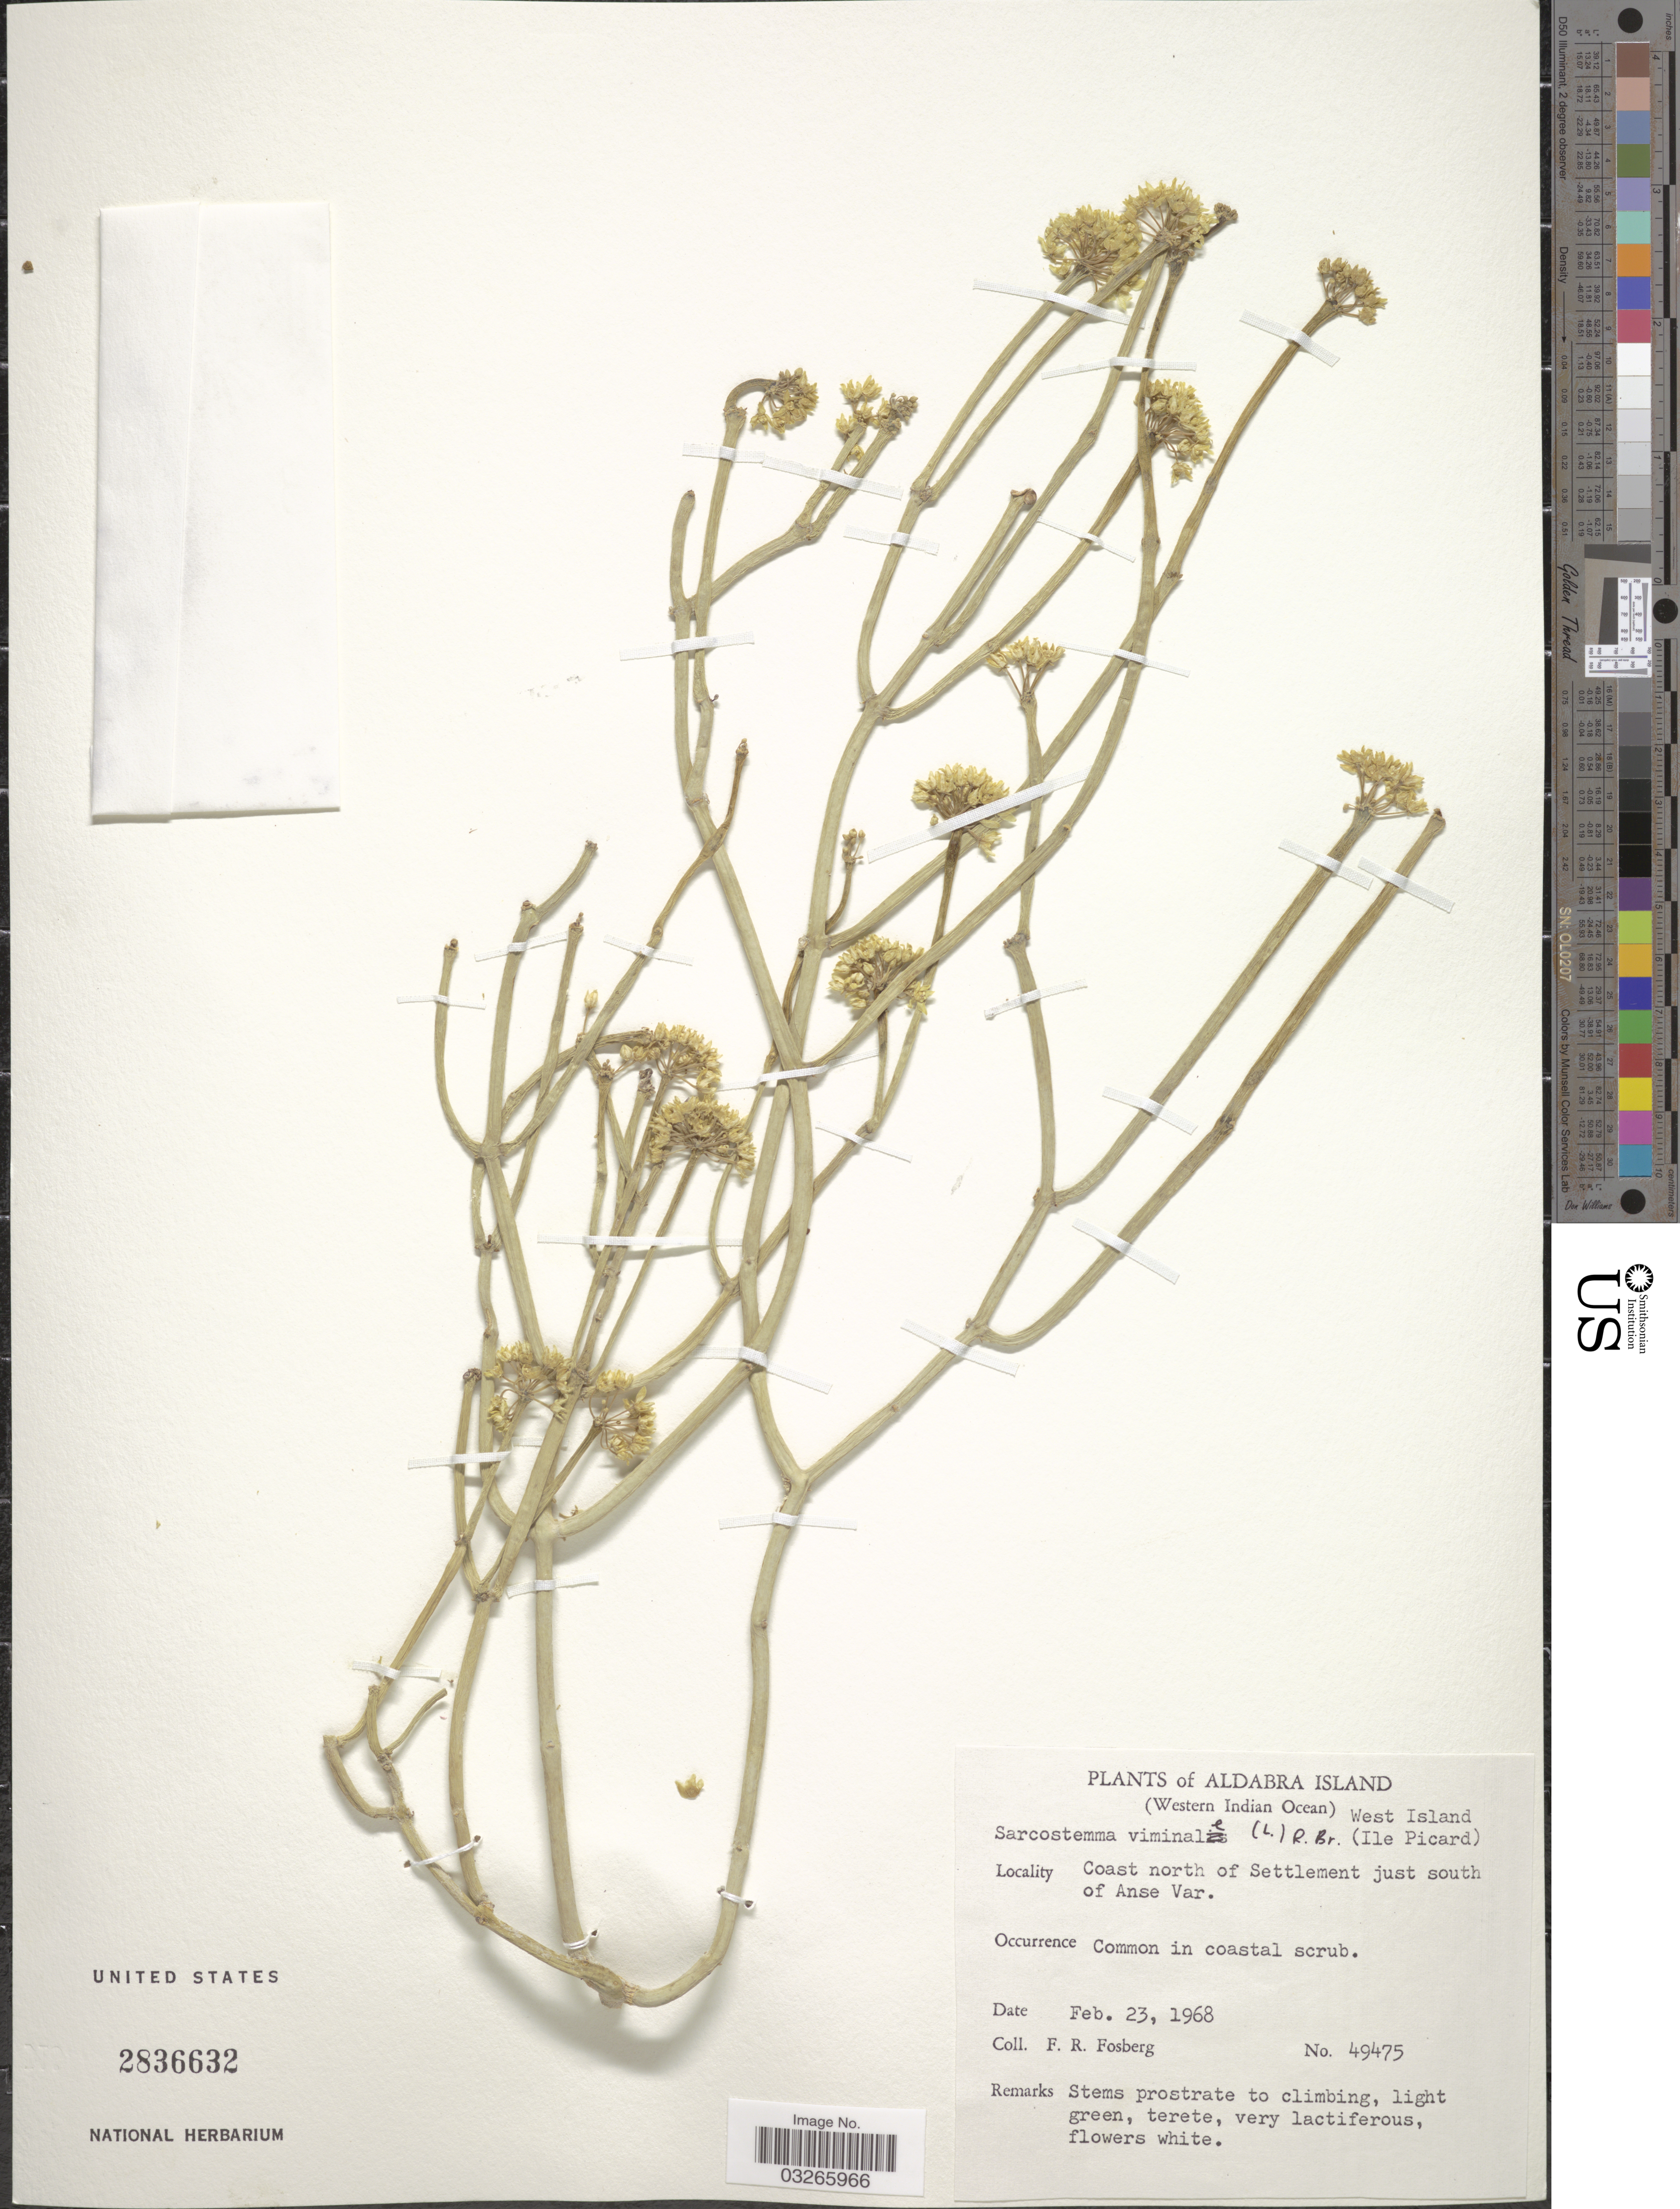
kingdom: Plantae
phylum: Tracheophyta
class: Magnoliopsida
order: Gentianales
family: Apocynaceae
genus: Sarcostemma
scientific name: Sarcostemma viminale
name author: (Linn) R. Br.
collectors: F. R. Fosberg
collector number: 49475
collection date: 1968-02-23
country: Seychelles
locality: Aldabra Island. 9Western Indian Ocean) West Island. Coast north of Settlement just south of Anse Var.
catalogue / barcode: US 2836632